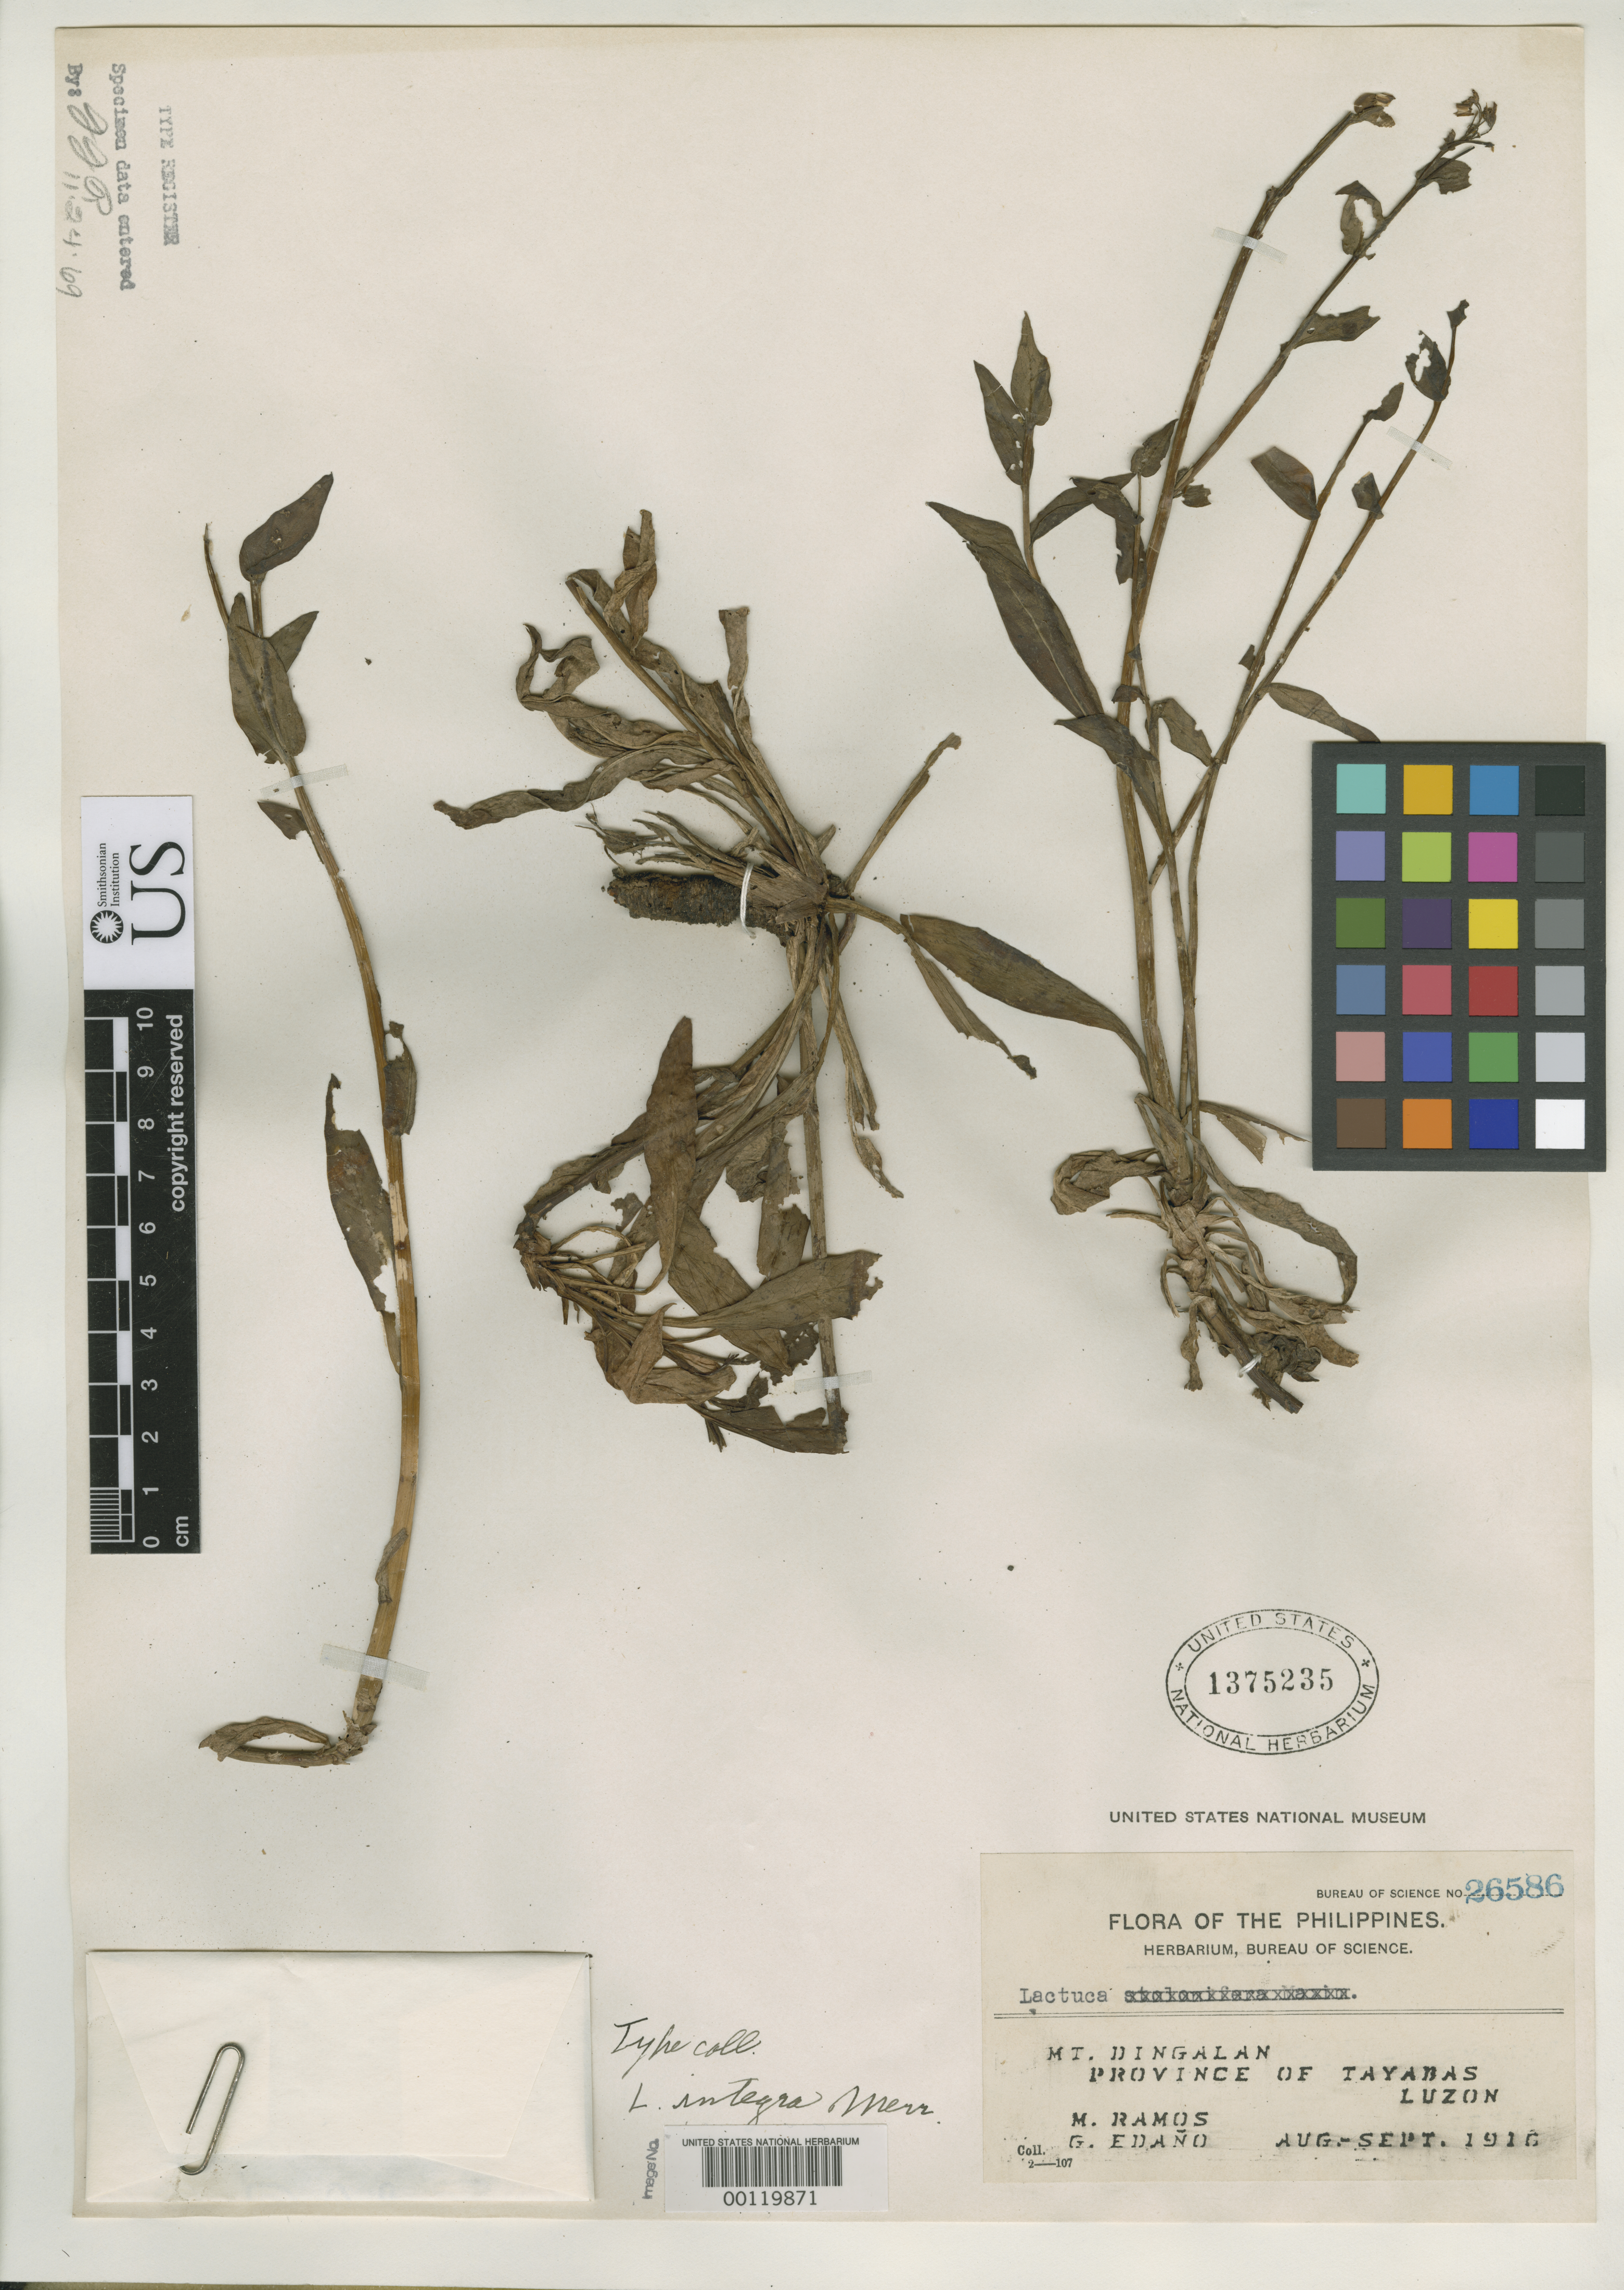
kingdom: Plantae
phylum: Tracheophyta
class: Magnoliopsida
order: Asterales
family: Asteraceae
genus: Lactuca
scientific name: Lactuca integra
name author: Merr.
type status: Isotype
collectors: M. Ramos & G. E. Edaño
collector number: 26586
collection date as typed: Aug 1916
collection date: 1916-08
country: Philippines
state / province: Calabarzon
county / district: Quezon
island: Luzon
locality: Mt. Dingalan. Tayabas.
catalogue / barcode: US 1375235